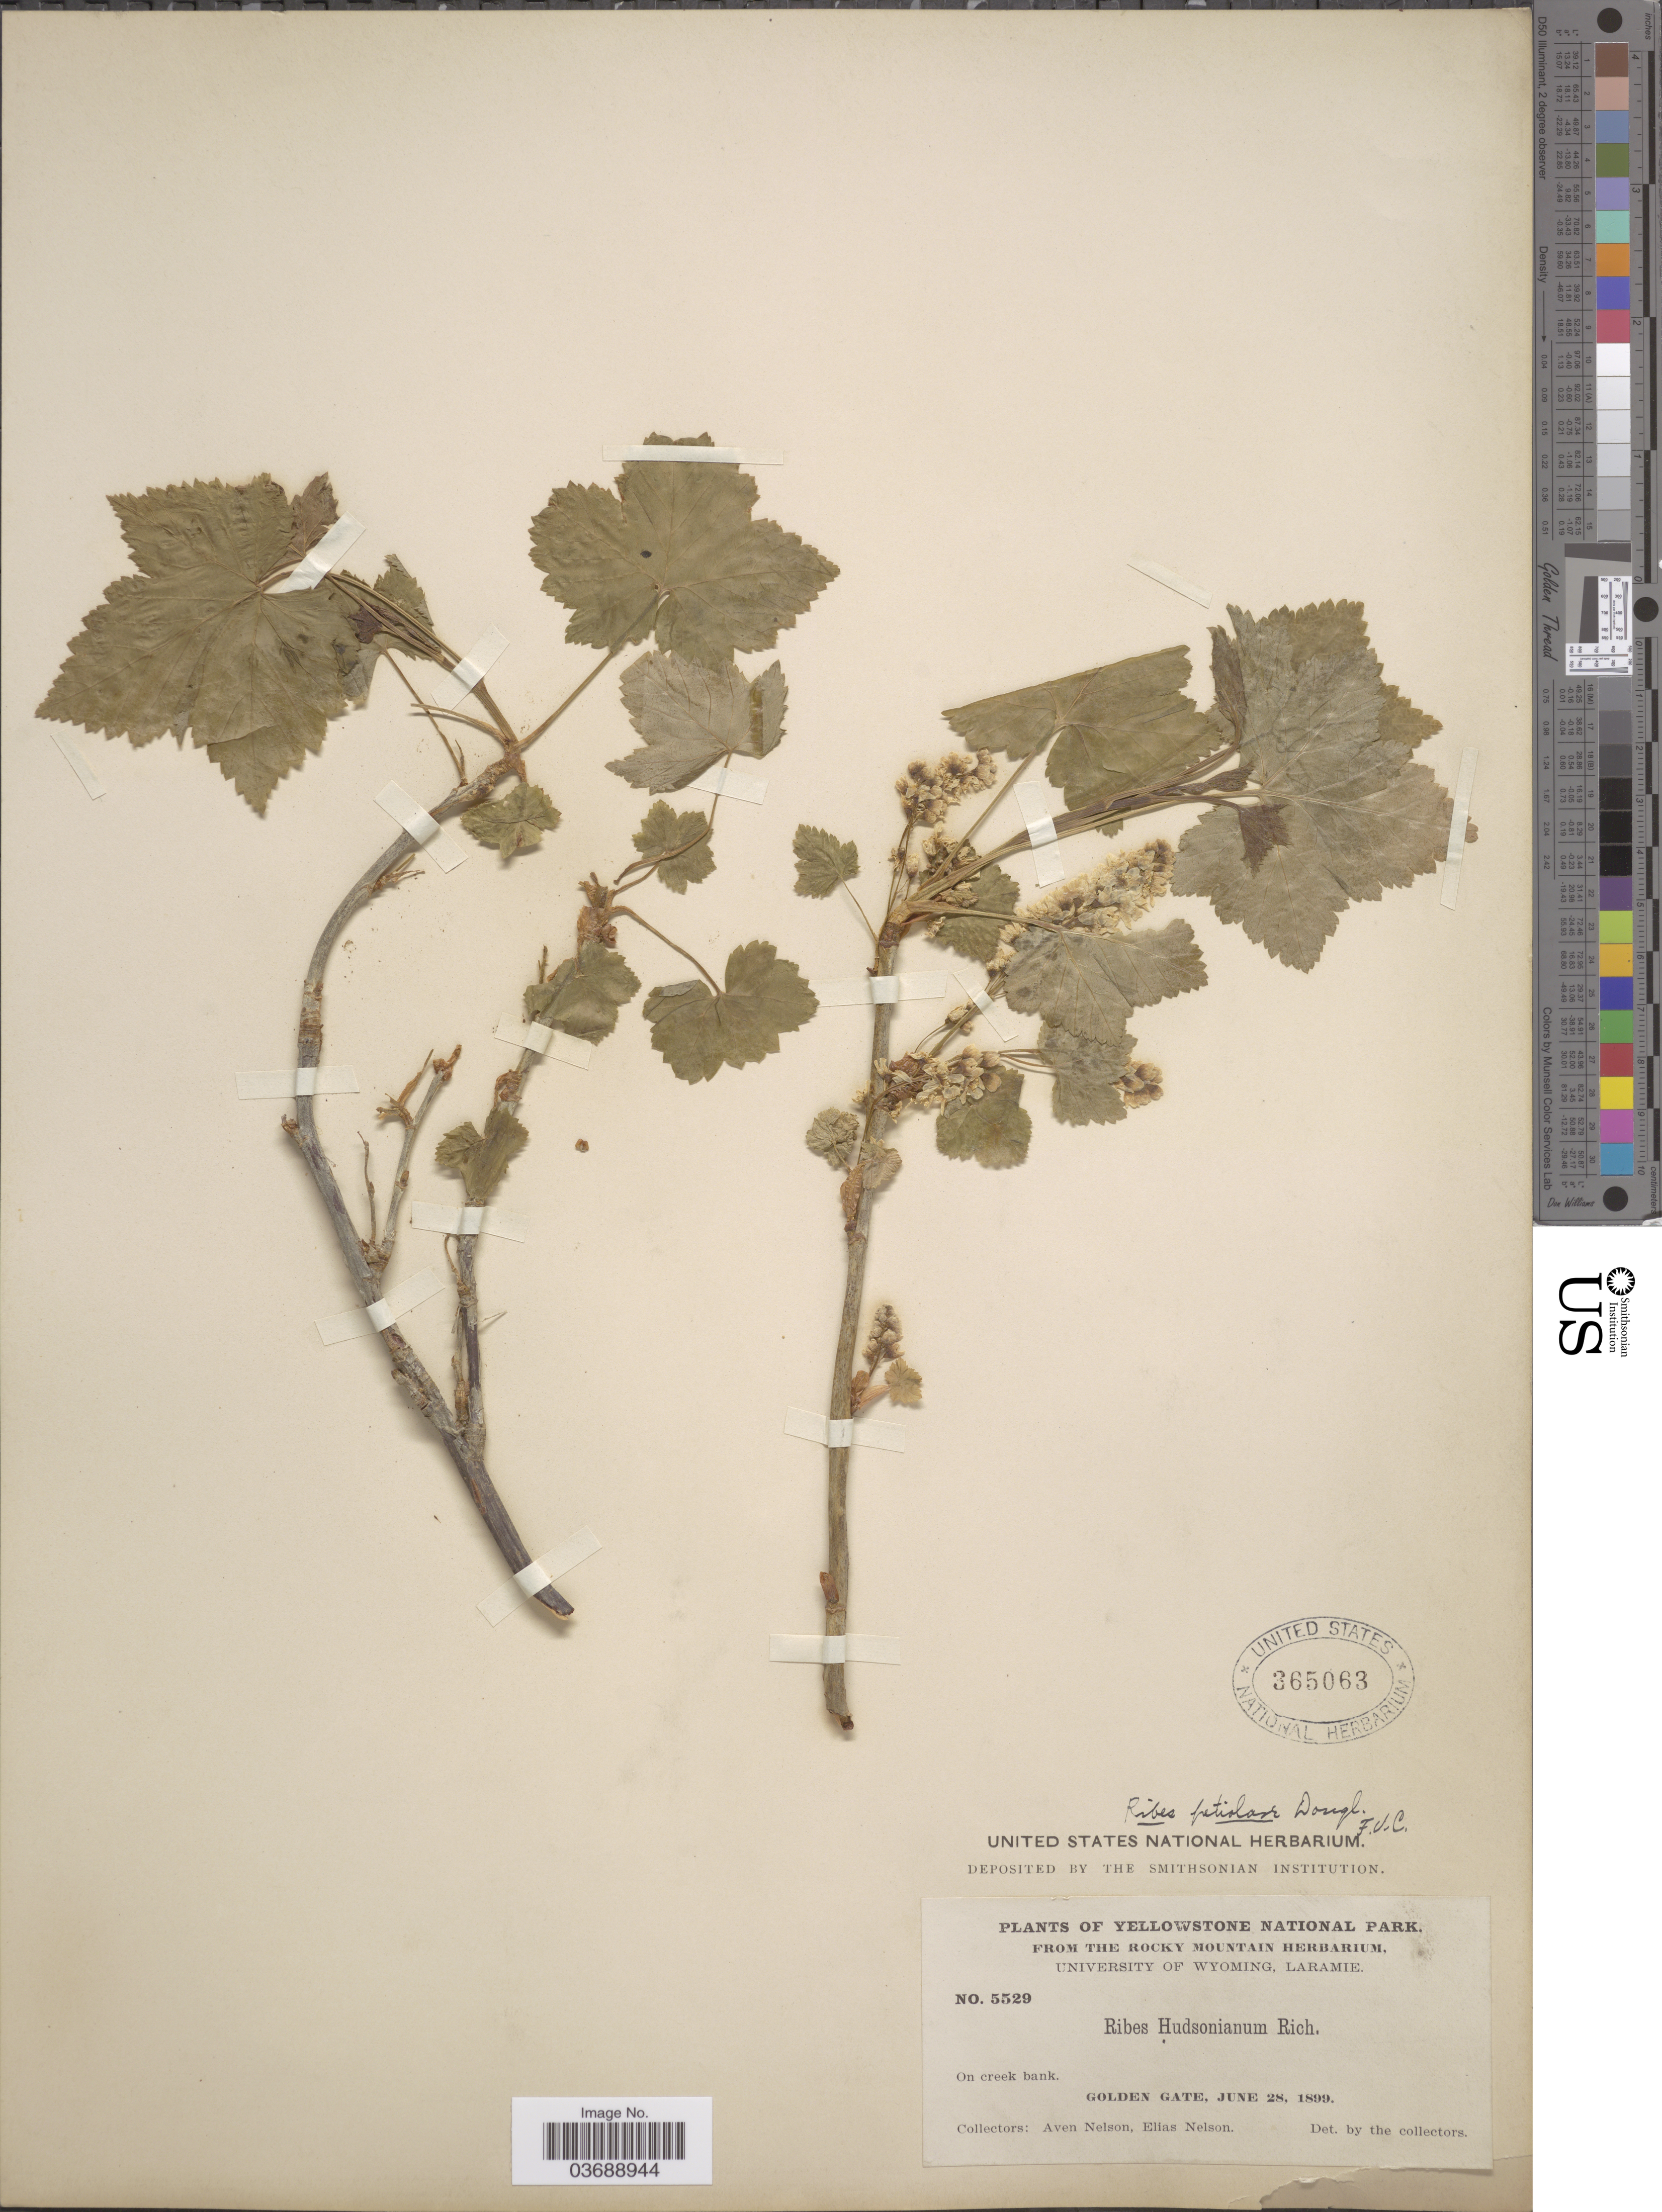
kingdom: Plantae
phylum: Tracheophyta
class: Magnoliopsida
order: Saxifragales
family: Grossulariaceae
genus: Ribes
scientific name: Ribes petiolare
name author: Douglas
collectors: A. Nelson & E. Nelson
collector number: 5529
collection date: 1899-06-28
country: United States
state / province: Wyoming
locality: Yellowstone National Park. Golden Gate.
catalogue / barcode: US 365063